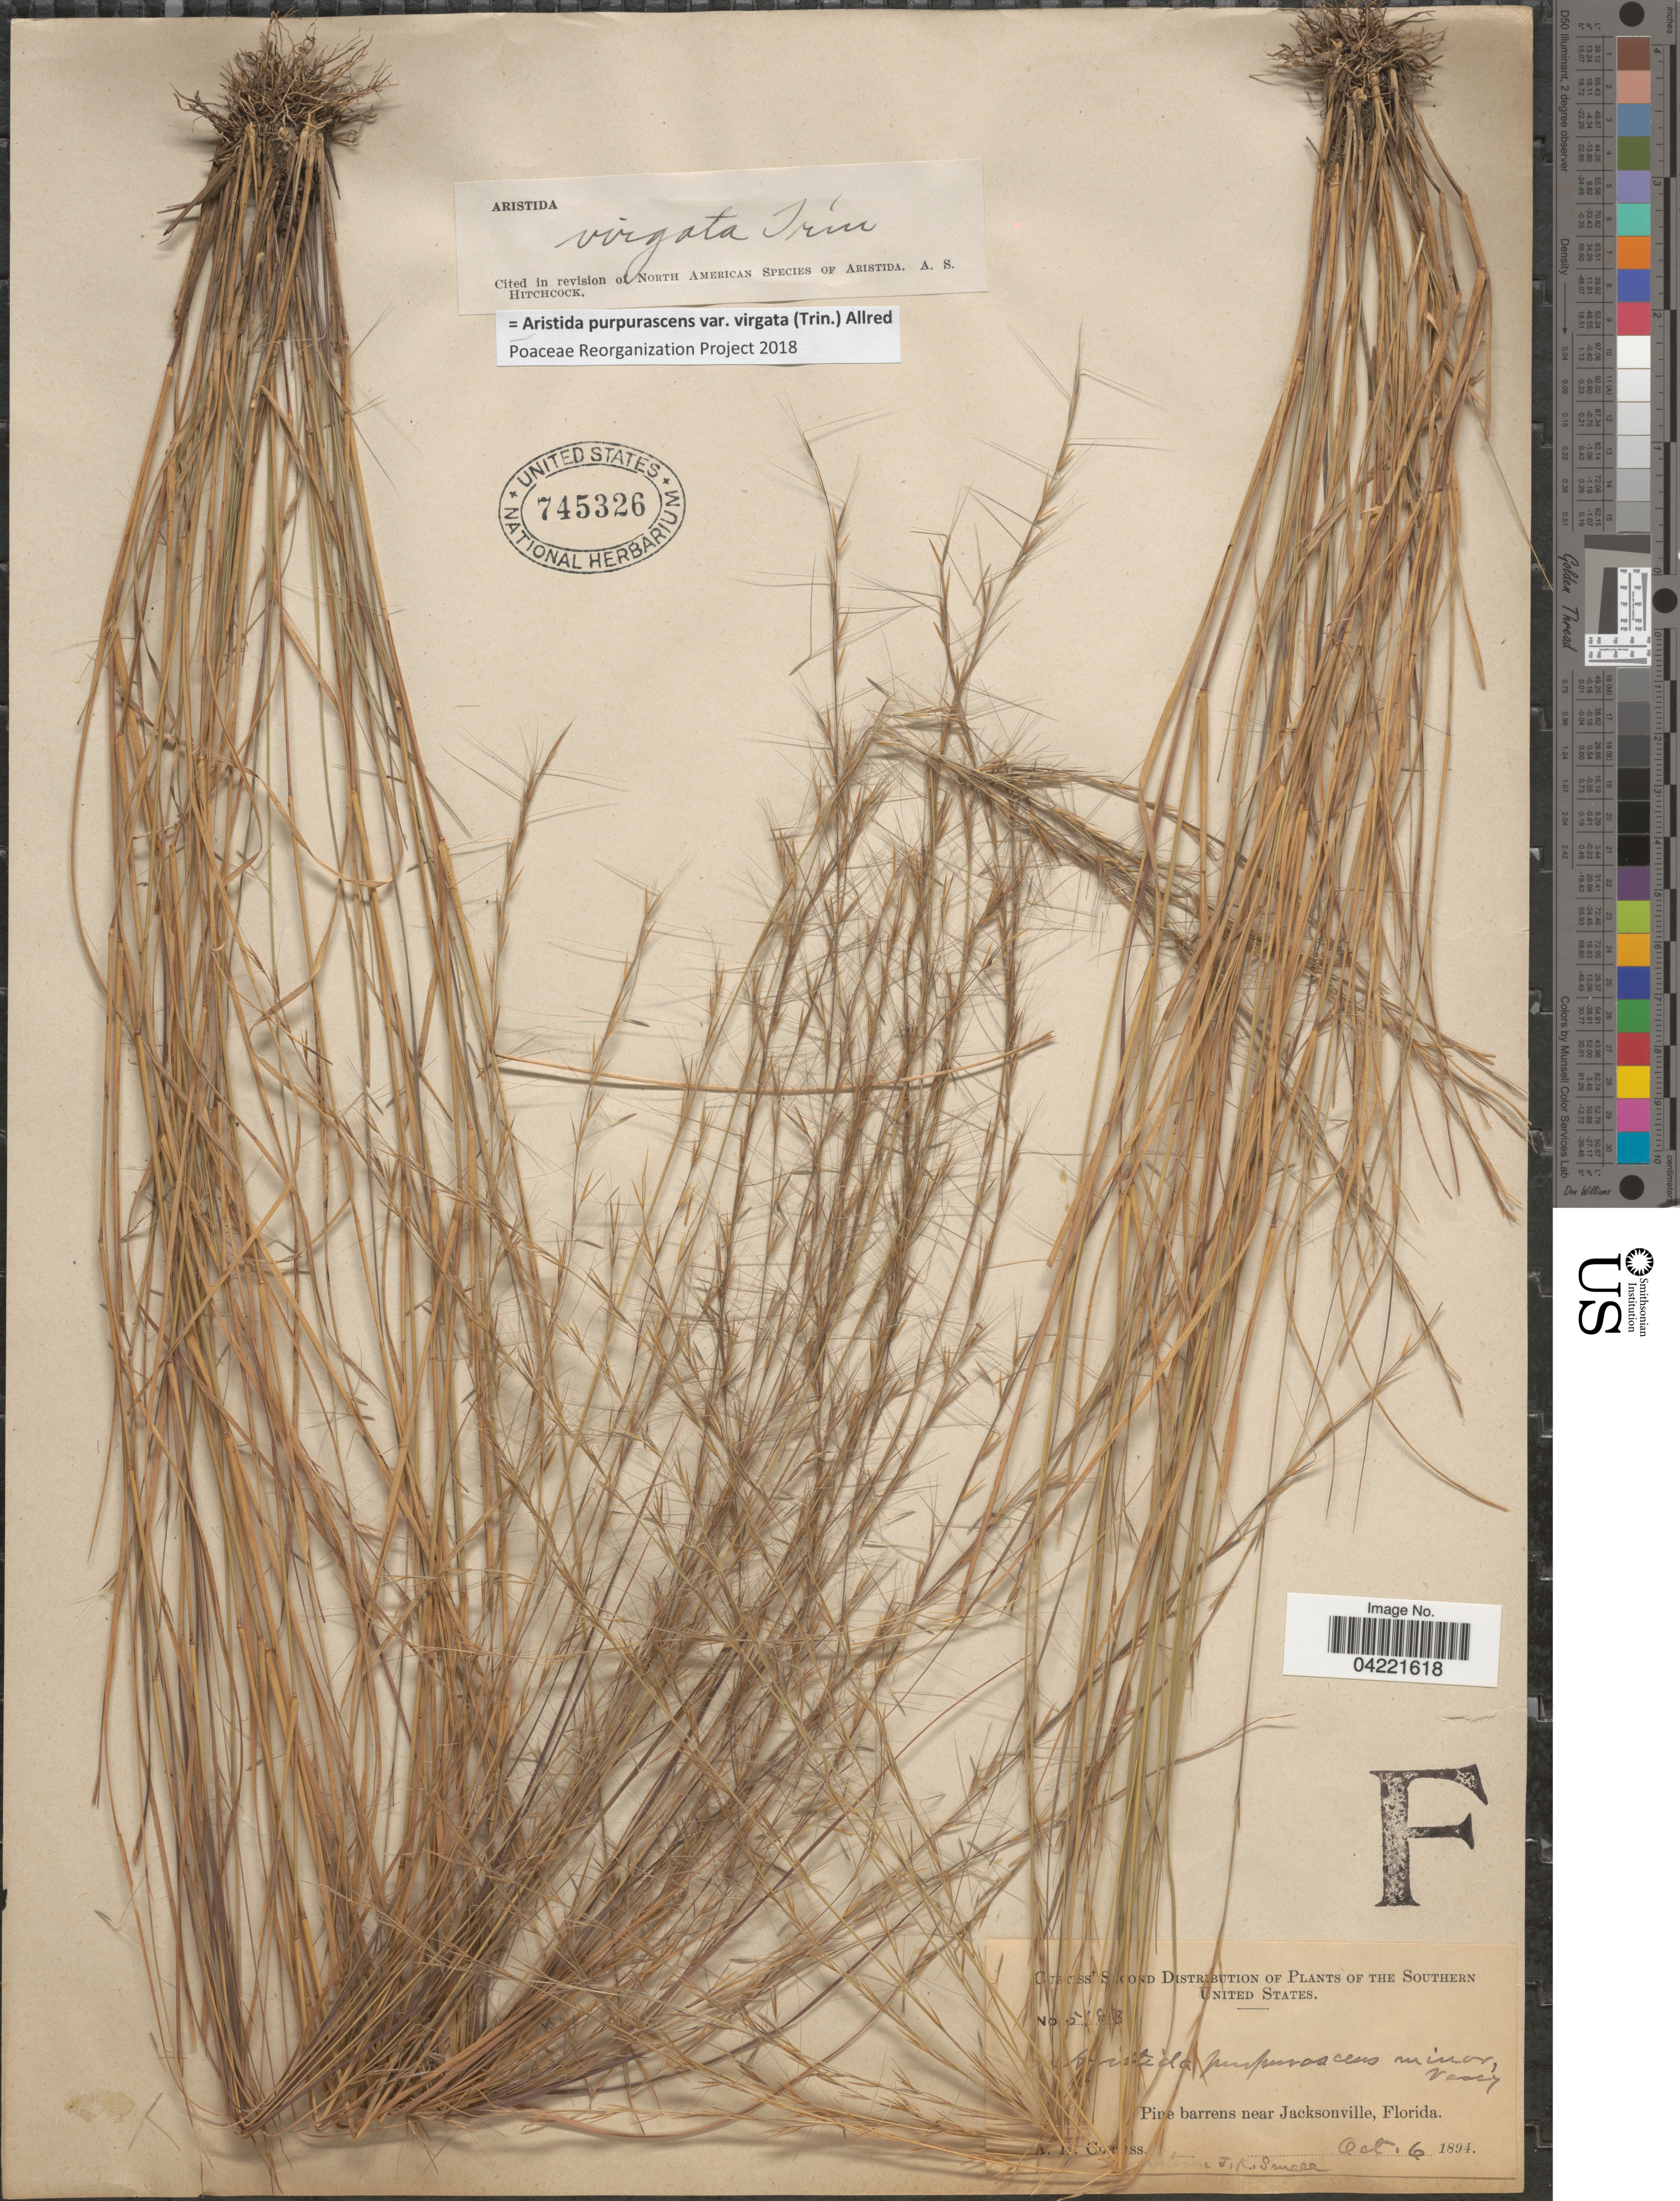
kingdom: Plantae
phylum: Tracheophyta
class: Liliopsida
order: Poales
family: Poaceae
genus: Aristida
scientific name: Aristida purpurascens var. virgata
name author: (Trin.) Allred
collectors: A. H. Curtiss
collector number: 5!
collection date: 1894-10-06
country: United States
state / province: Florida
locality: Southern United States. Pine barrens, near Jacksonville.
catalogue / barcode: US 745326